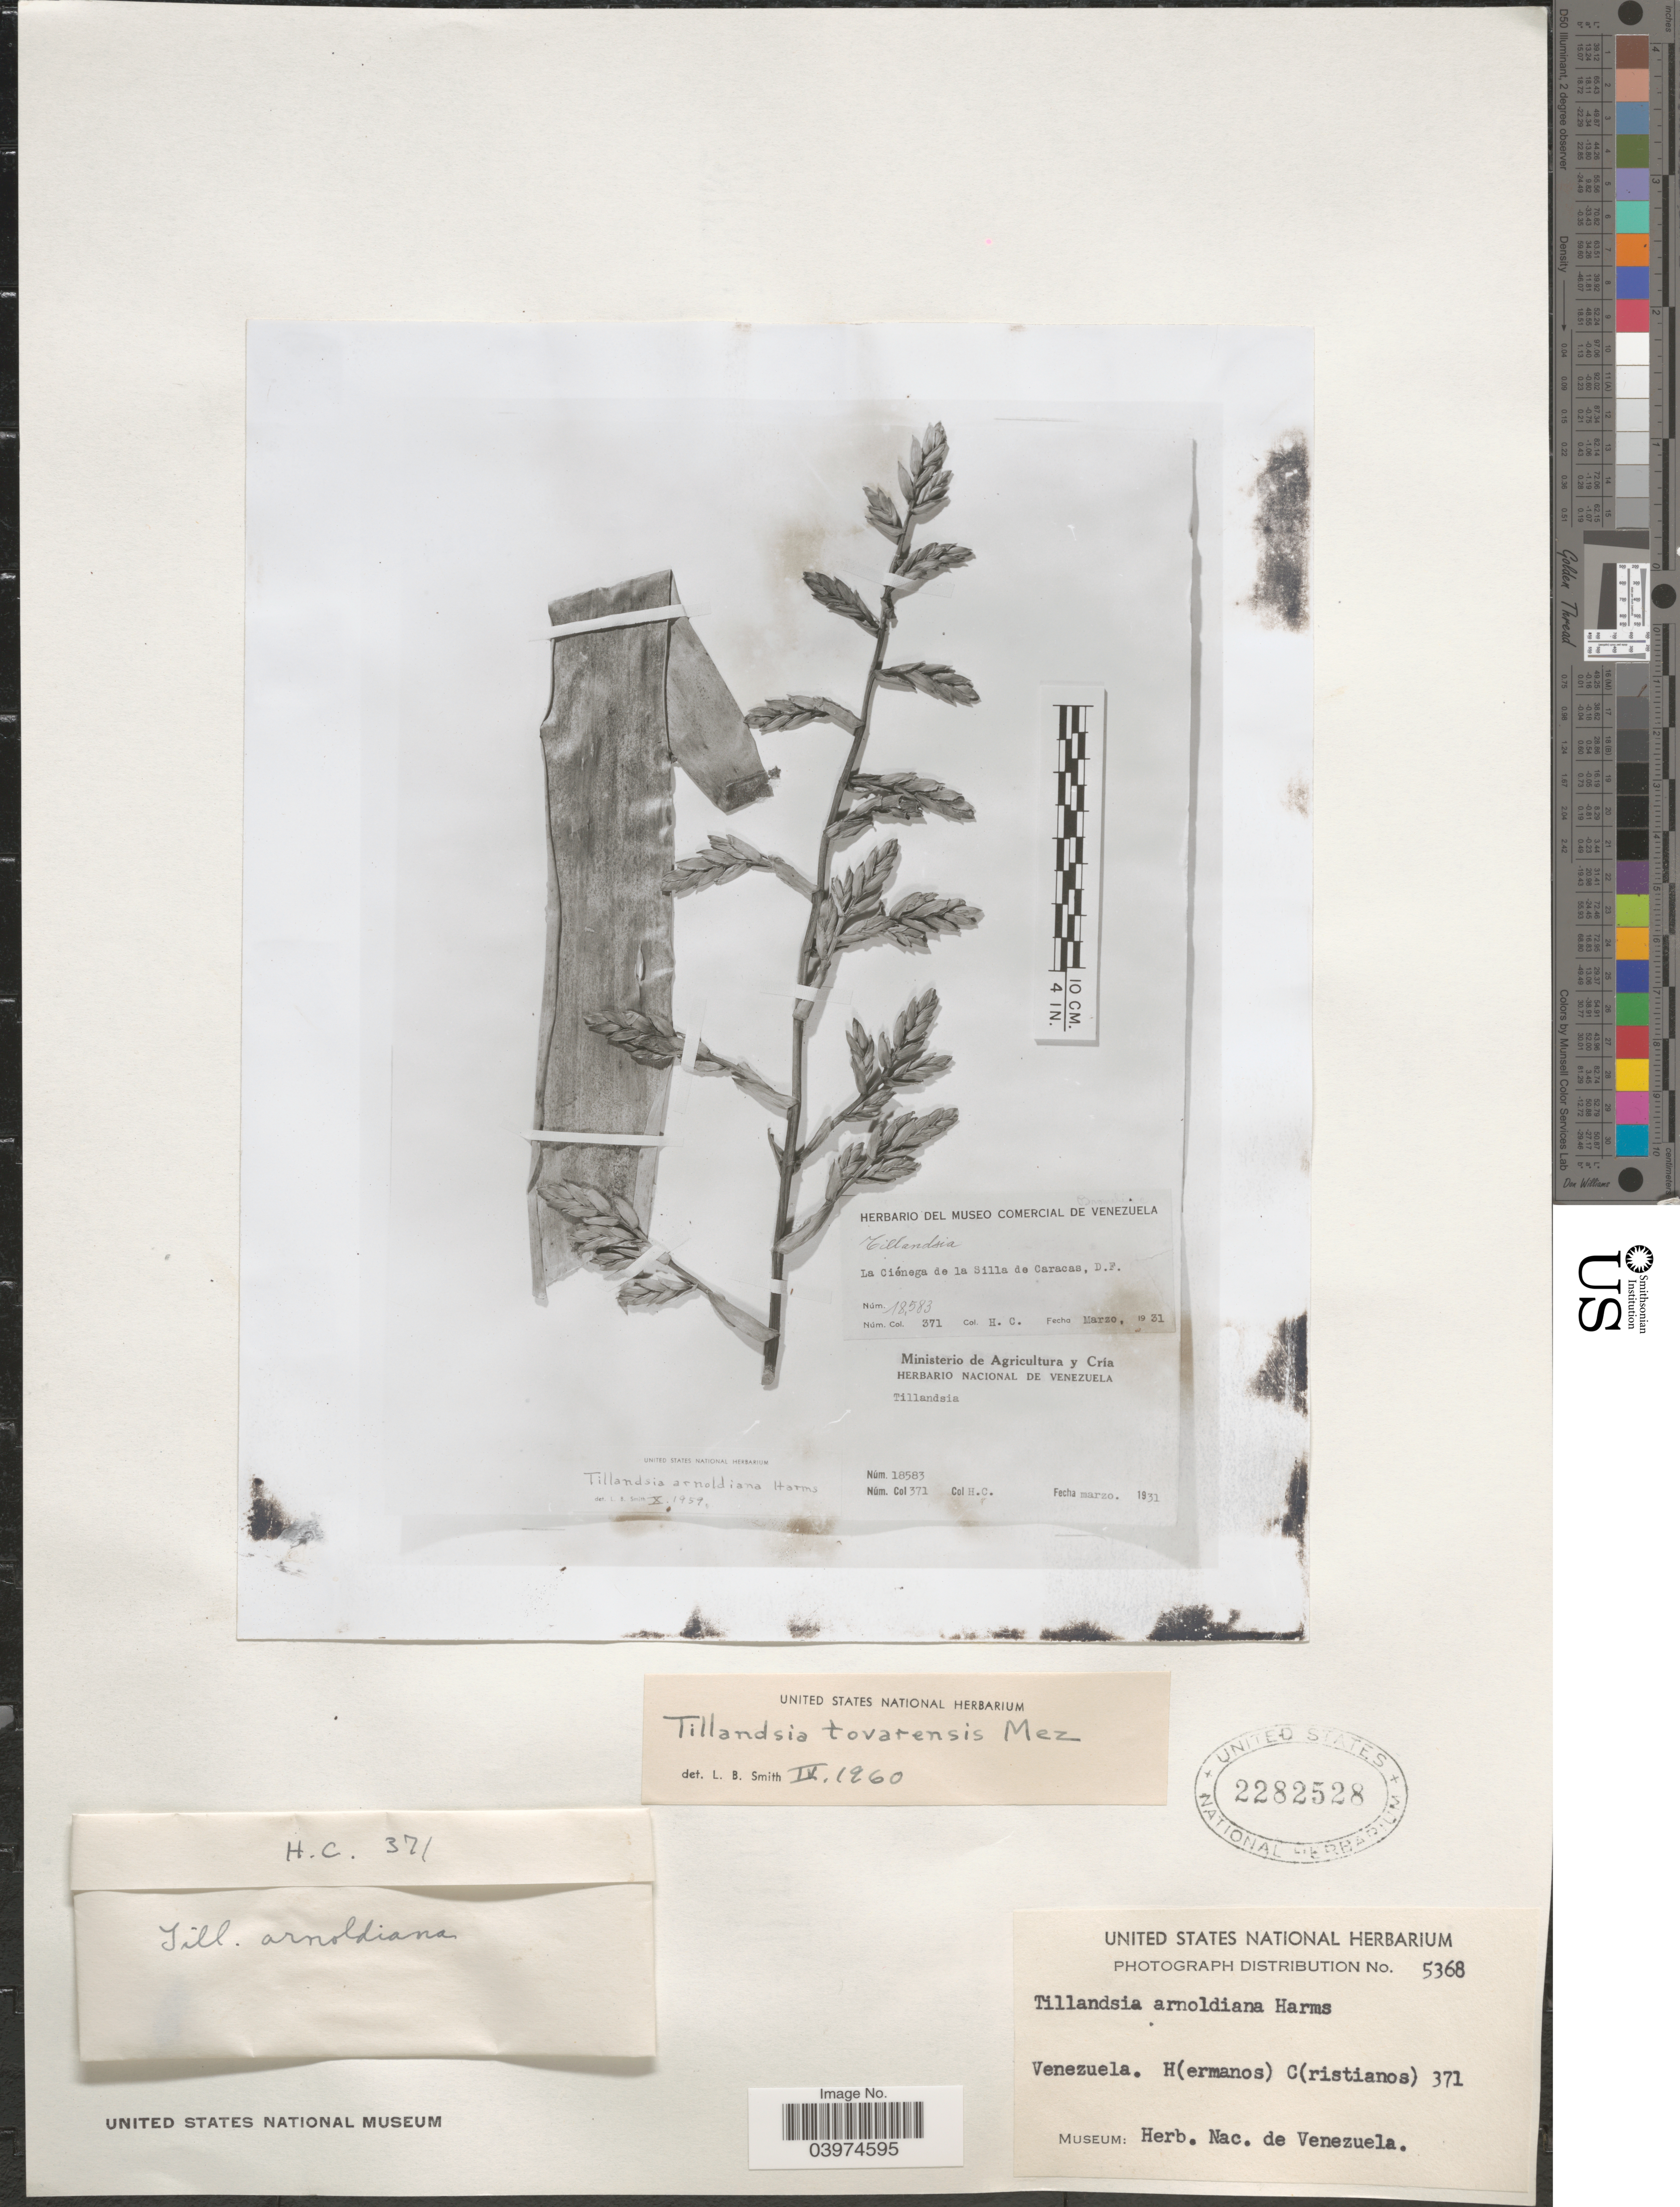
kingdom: Plantae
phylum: Tracheophyta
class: Liliopsida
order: Poales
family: Bromeliaceae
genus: Tillandsia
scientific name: Tillandsia tovarensis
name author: Mez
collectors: B. Cristianos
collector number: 371/18583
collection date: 1931-03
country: Venezuela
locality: La Ciénega de la Silla de Caracas, D.F.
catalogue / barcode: US 2282528